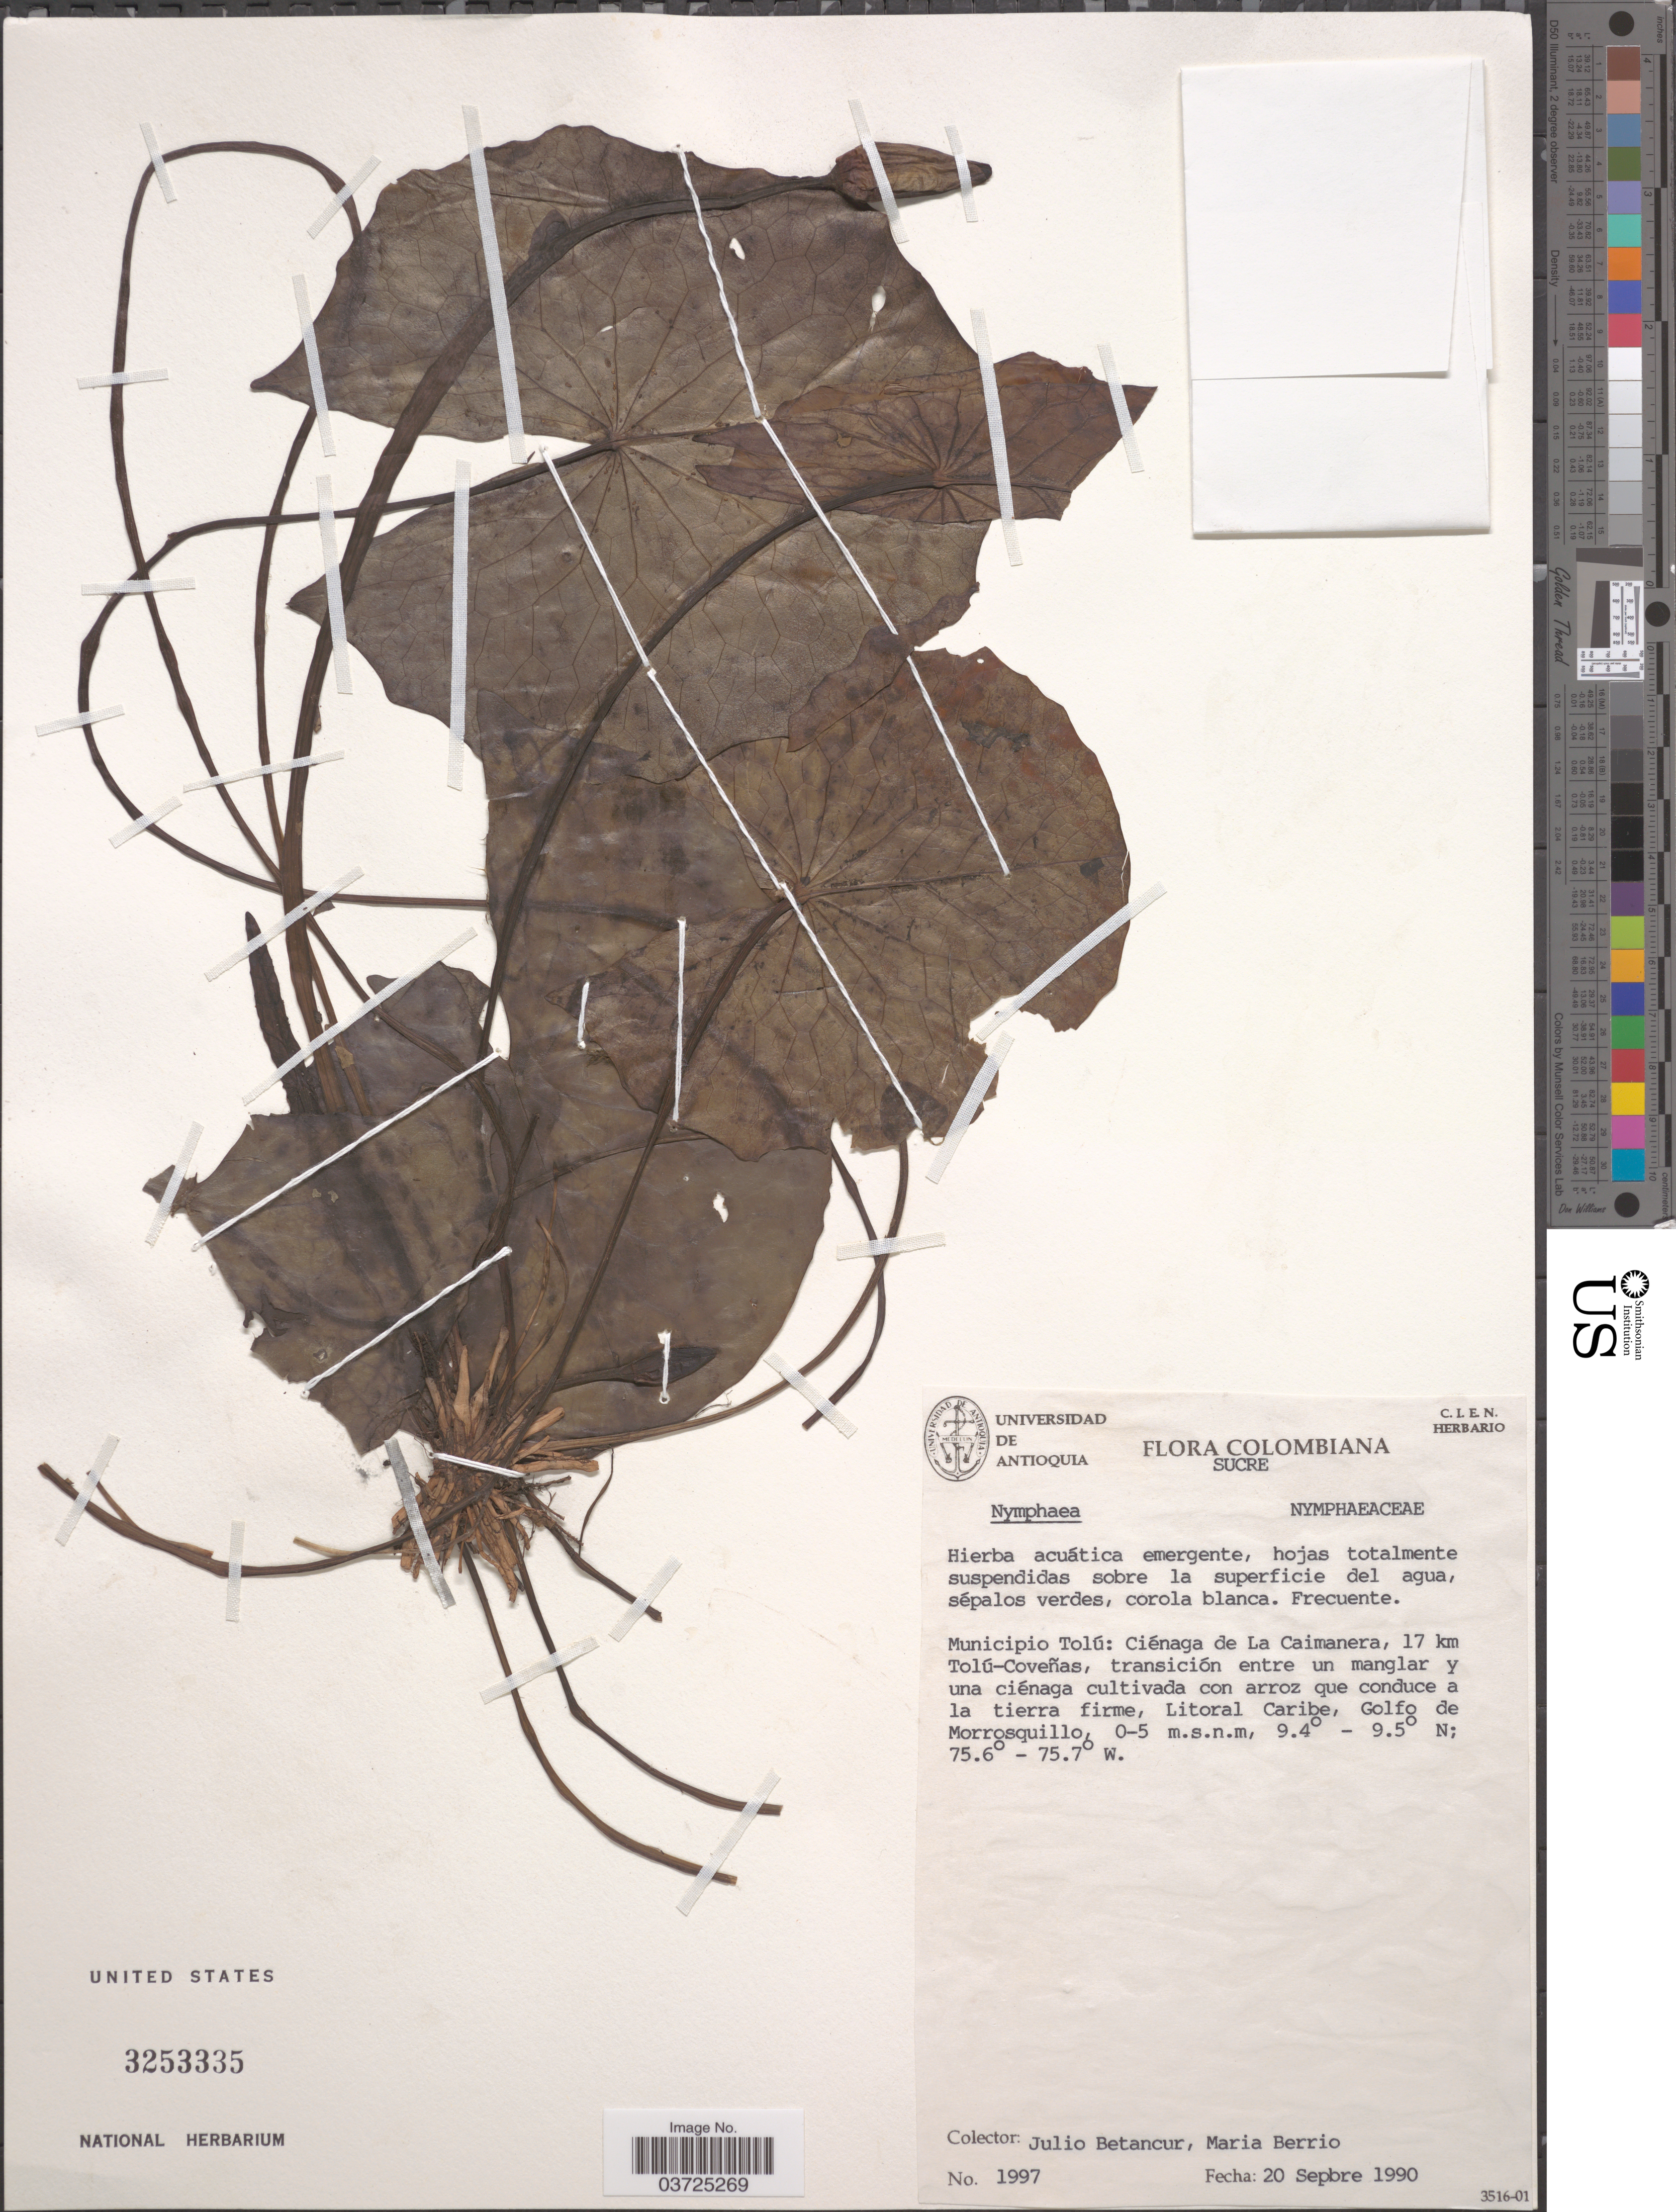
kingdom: Plantae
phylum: Tracheophyta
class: Magnoliopsida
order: Nymphaeales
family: Nymphaeaceae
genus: Nymphaea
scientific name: Nymphaea sp.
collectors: J. Betancur & M. Berrio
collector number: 1997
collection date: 1990-09-20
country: Colombia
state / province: Sucre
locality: Municipio Tolú: Ciénaga de La Caimanera, 17 km Tolú-Coveñas, transición entre un manglar y una ciénaga cultivada con arroz que conduce a la tierra firme, Litoral Caribe, Golfo de Morrosquillo.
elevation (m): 0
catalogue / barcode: US 3253335